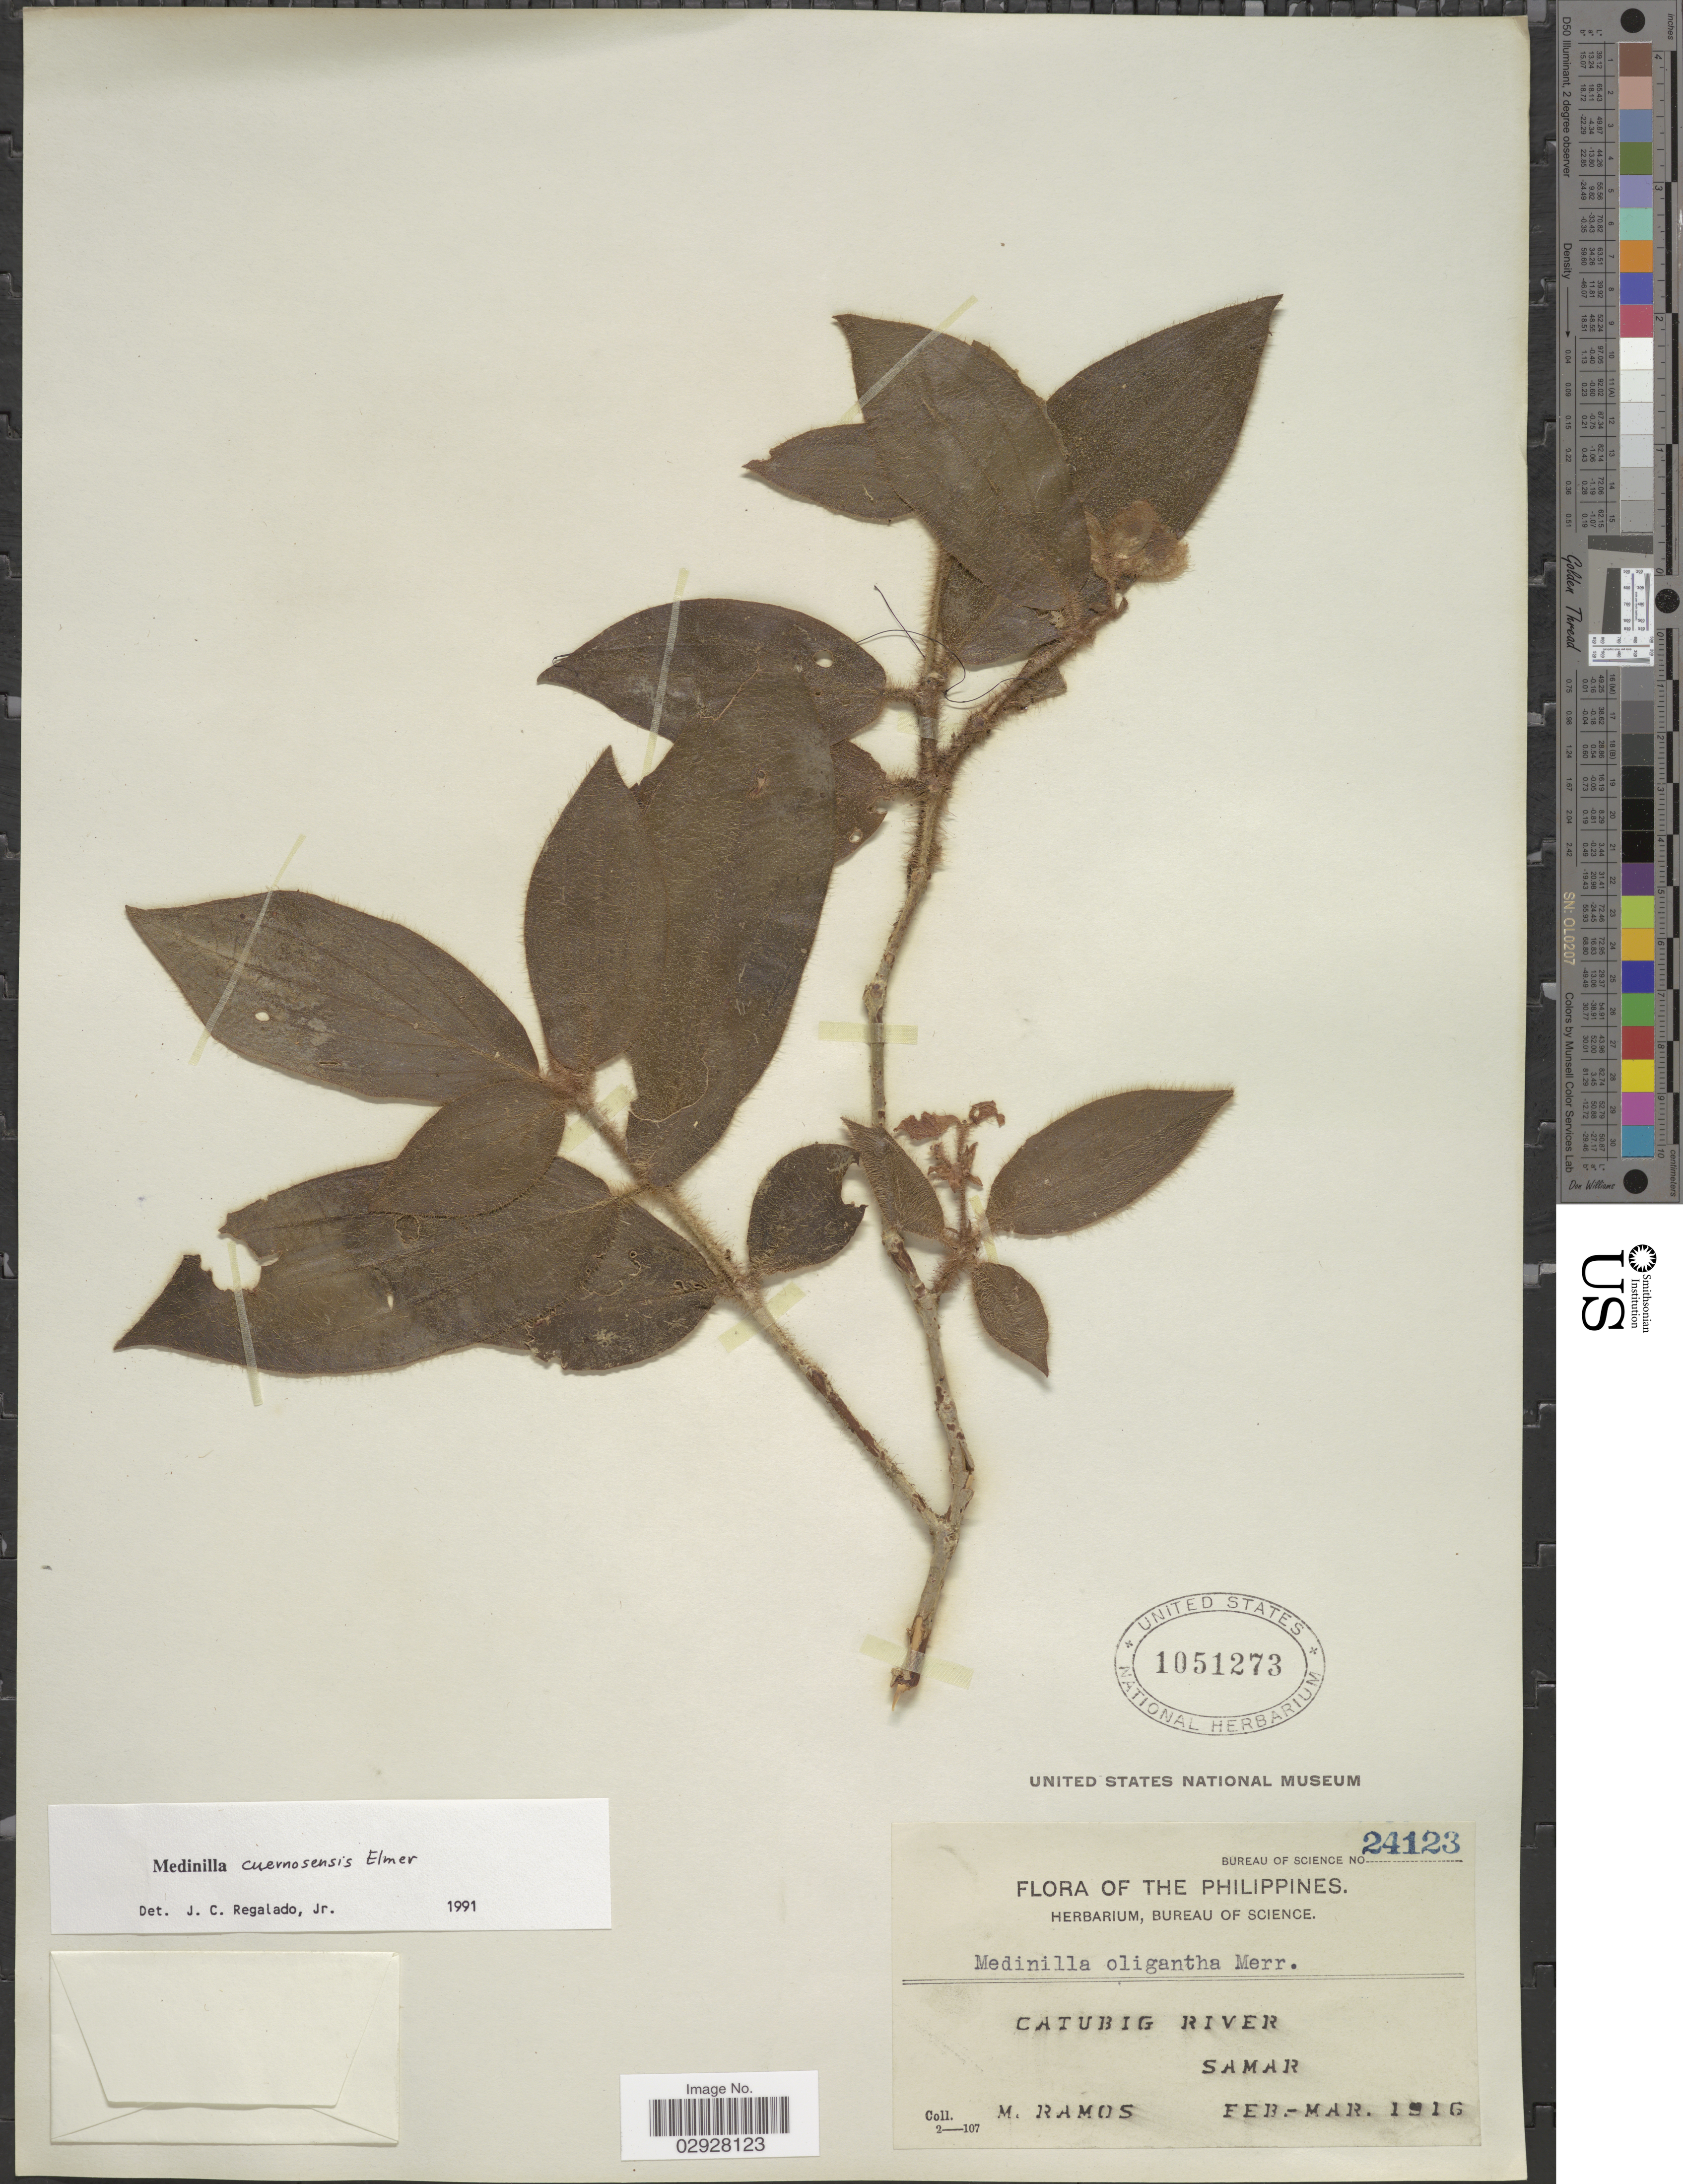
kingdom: Plantae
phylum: Tracheophyta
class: Magnoliopsida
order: Myrtales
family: Melastomataceae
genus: Medinilla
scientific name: Medinilla cuernosensis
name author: Elmer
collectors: M. Ramos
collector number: Bureau of Science 24123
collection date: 1916-02/1916-03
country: Philippines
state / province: Eastern Visayas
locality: Catubig River, Samar.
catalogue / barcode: US 1051273